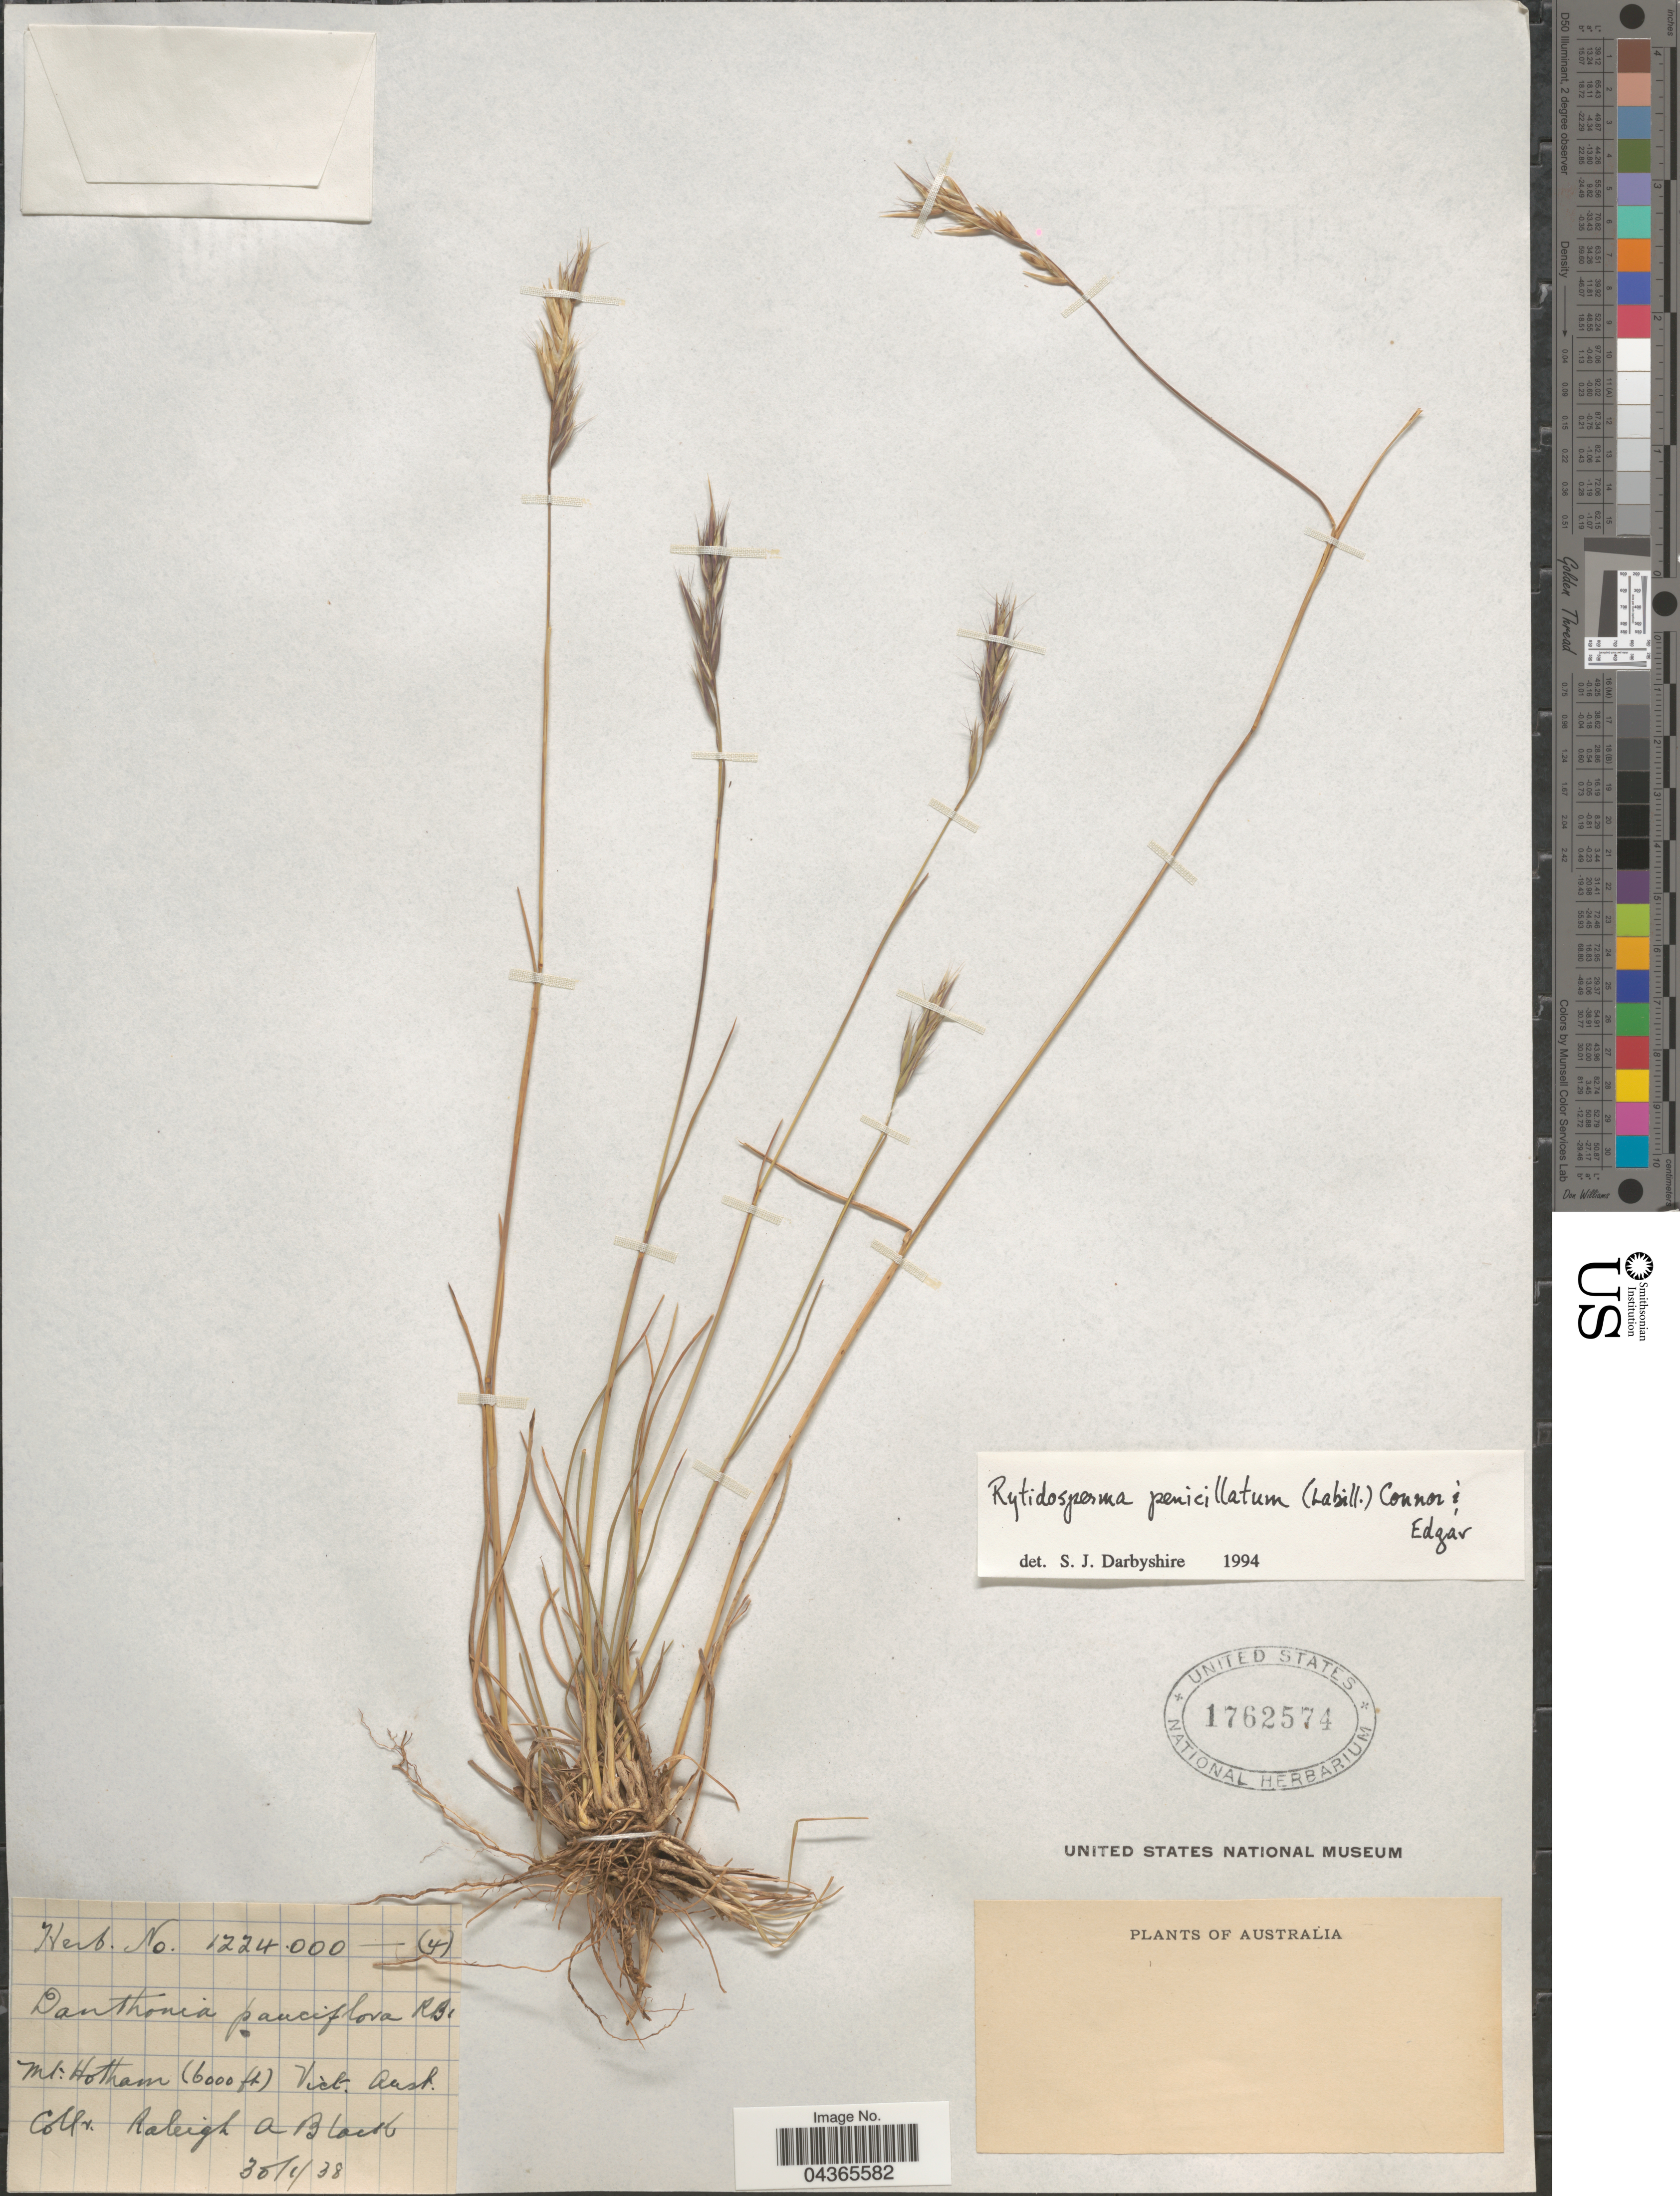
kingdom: Plantae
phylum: Tracheophyta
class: Liliopsida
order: Poales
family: Poaceae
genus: Rytidosperma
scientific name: Rytidosperma penicillatum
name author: (Labill.) Connor & Edgar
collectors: R. A. Black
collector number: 1224000-(4)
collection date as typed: Transcribed d/m/y: 30/1/38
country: Australia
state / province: Victoria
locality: Mt. Hotham Vict.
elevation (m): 1829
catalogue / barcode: US 1762574